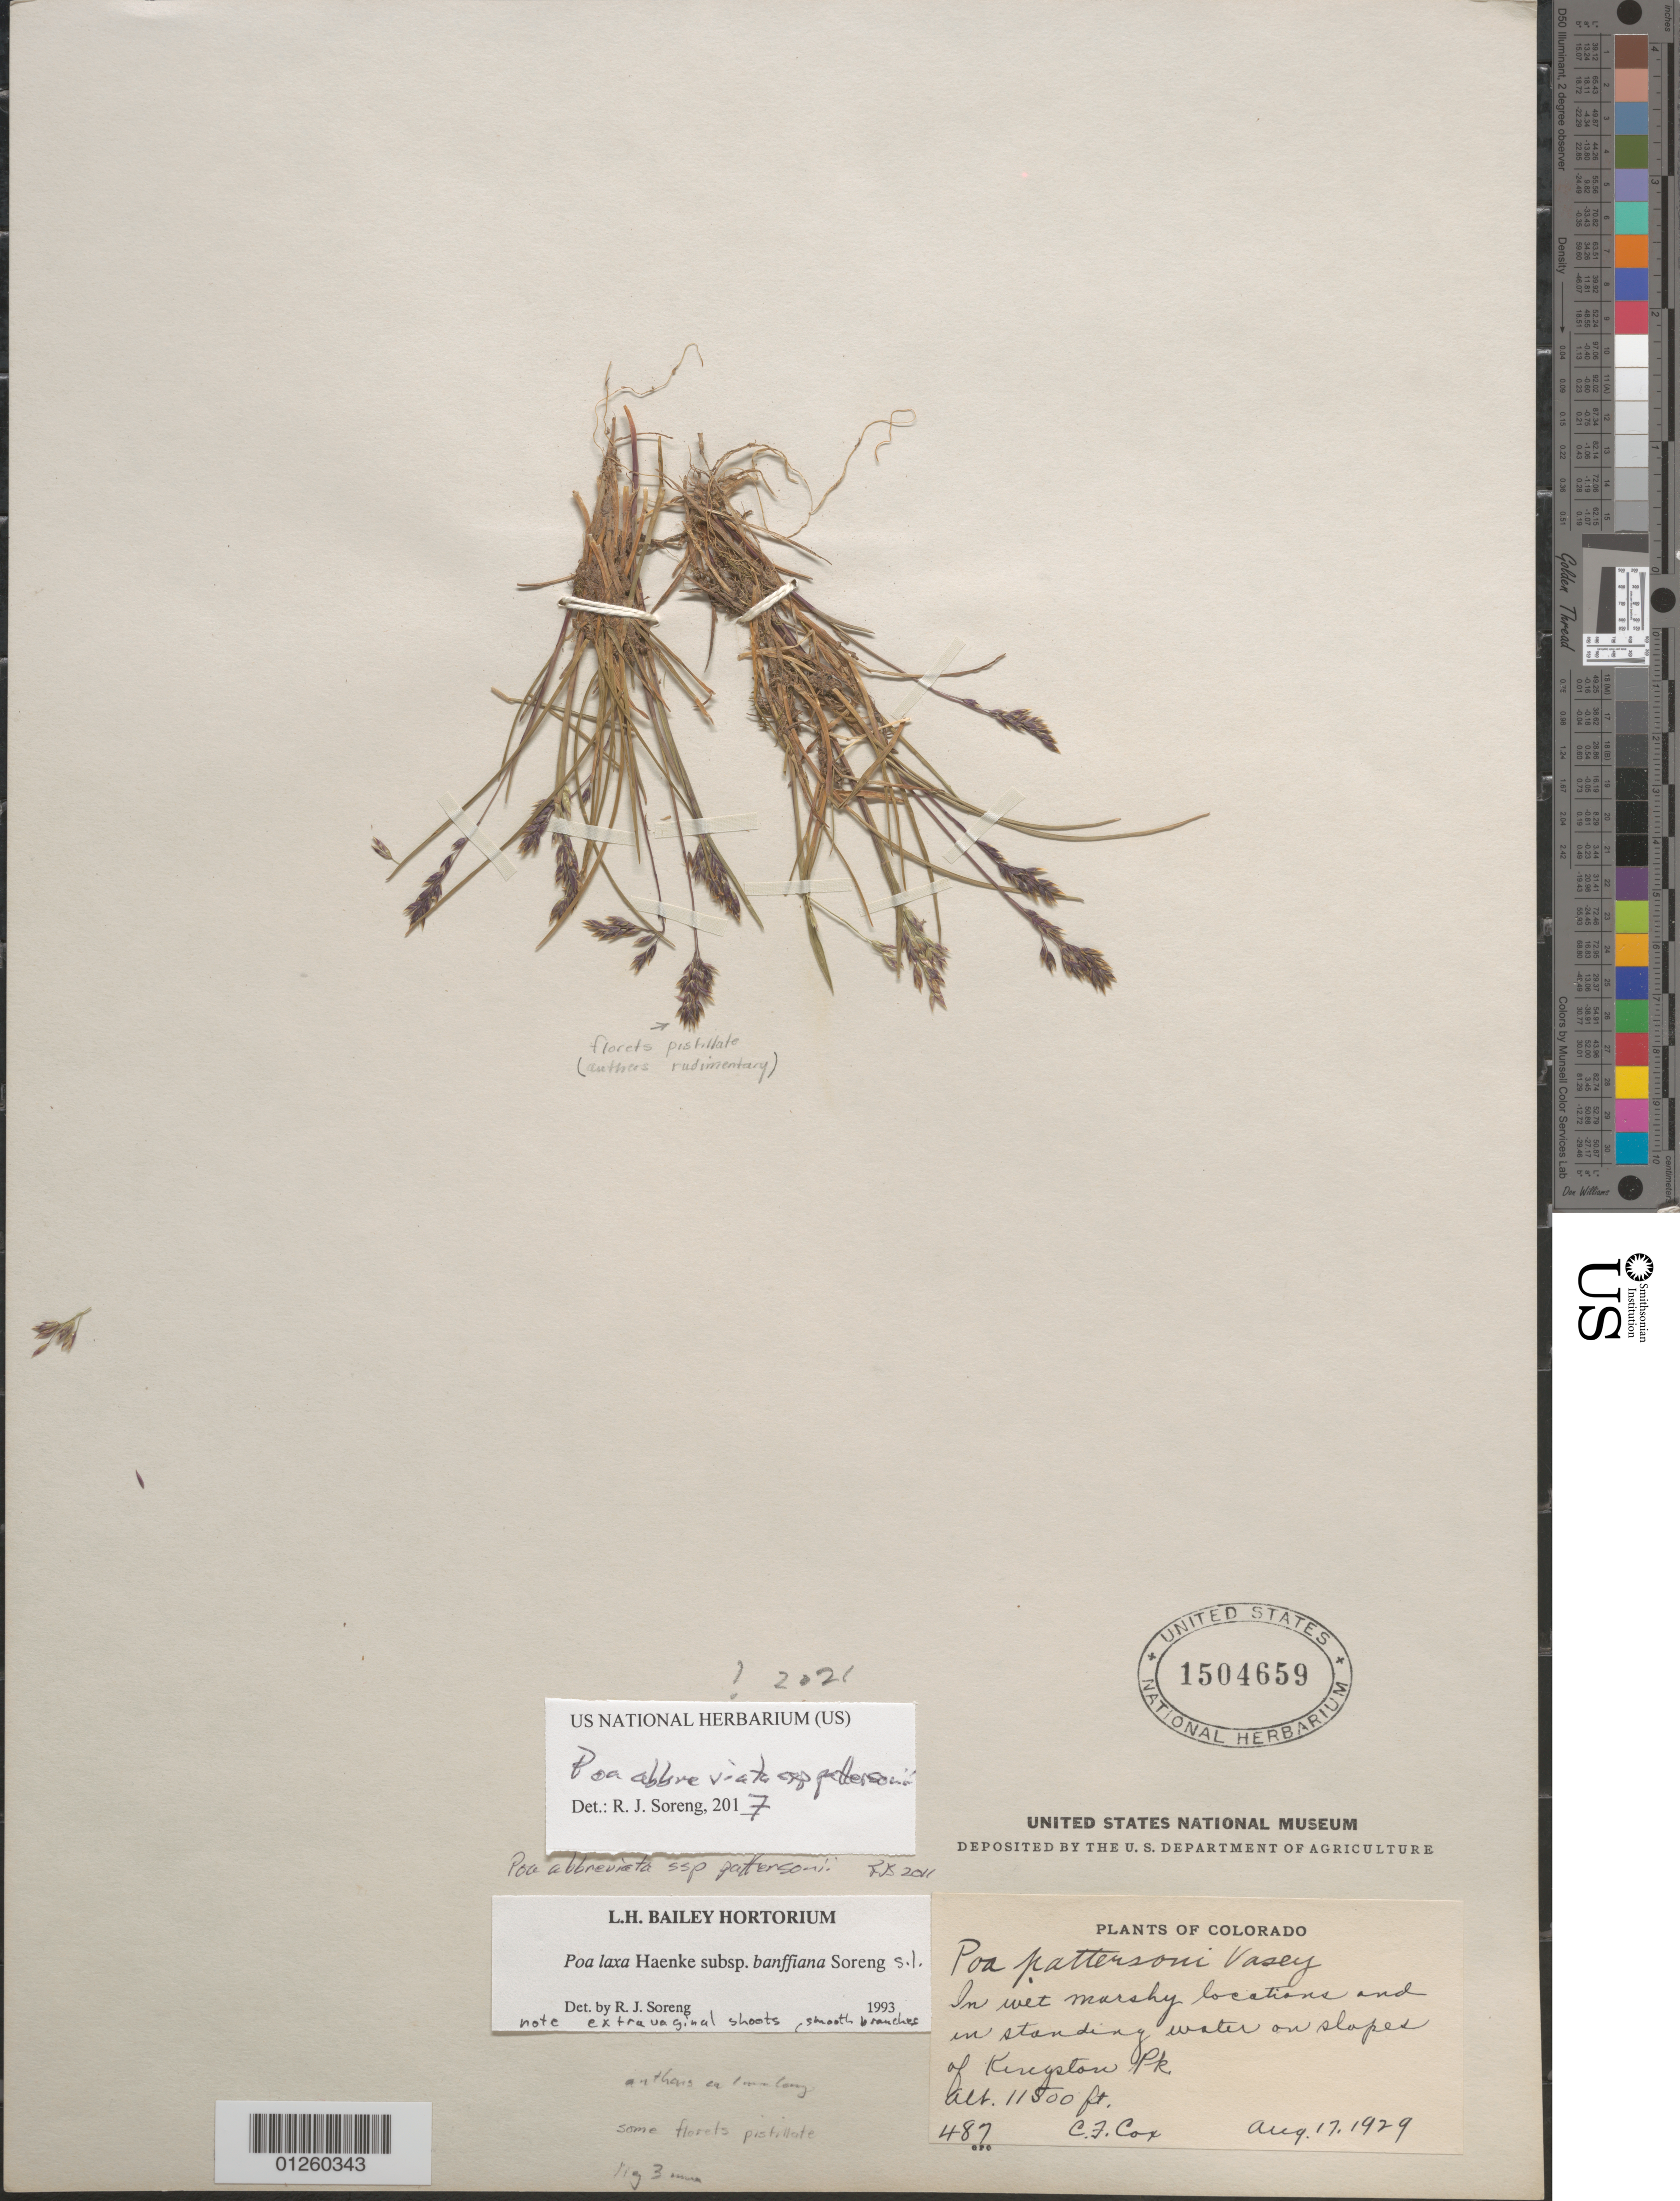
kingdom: Plantae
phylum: Tracheophyta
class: Liliopsida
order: Poales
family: Poaceae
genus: Poa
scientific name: Poa abbreviata subsp. pattersonii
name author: (Vasey) Á. Löve et al.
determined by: Soreng, Robert J., Research Associate (BOT), Smithsonian Institution - National Museum of Natural History (UNITED STATES)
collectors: C. Cox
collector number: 487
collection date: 1929-08-17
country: United States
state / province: Colorado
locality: Kingston Pk.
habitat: In wet marshy locatin and in standing water on slopes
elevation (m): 3505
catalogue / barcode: US 1504659